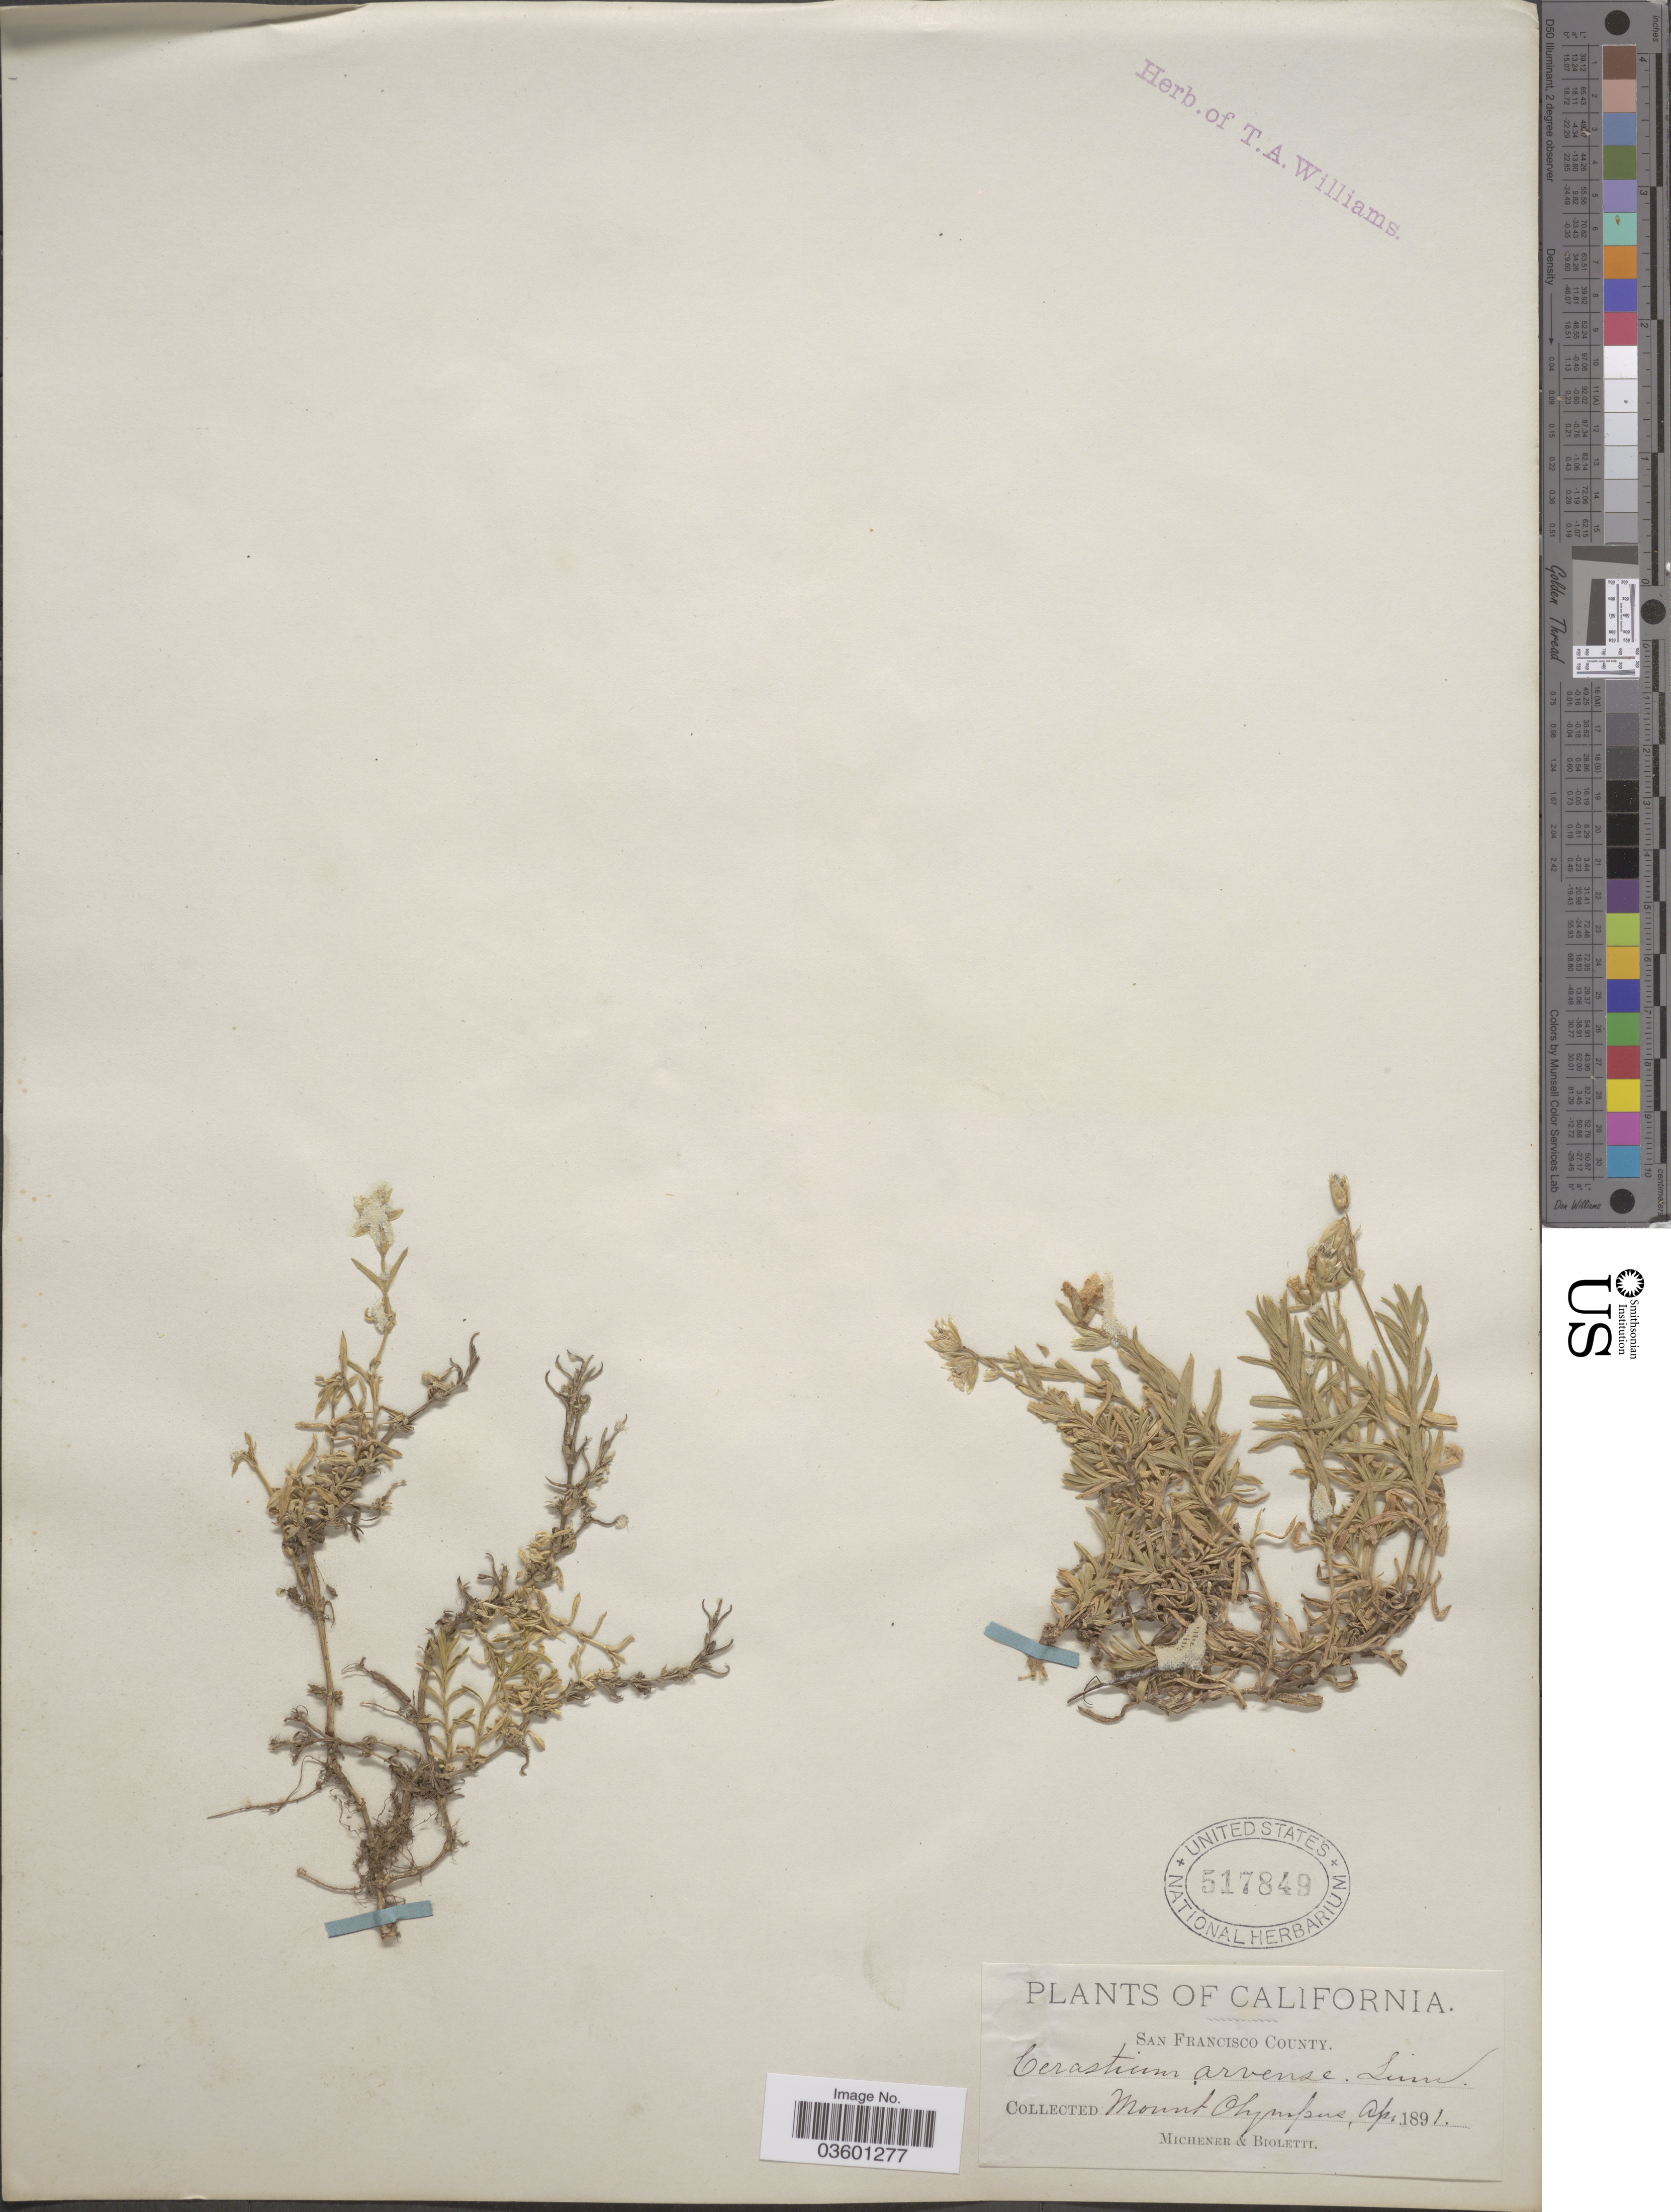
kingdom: Plantae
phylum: Tracheophyta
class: Magnoliopsida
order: Caryophyllales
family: Caryophyllaceae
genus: Cerastium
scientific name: Cerastium arvense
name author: L.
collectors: -. Michener & -- Bioletti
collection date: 1891-04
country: United States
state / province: California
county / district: San Francisco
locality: San Francisco County. Mount Olympus.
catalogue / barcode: US 517849